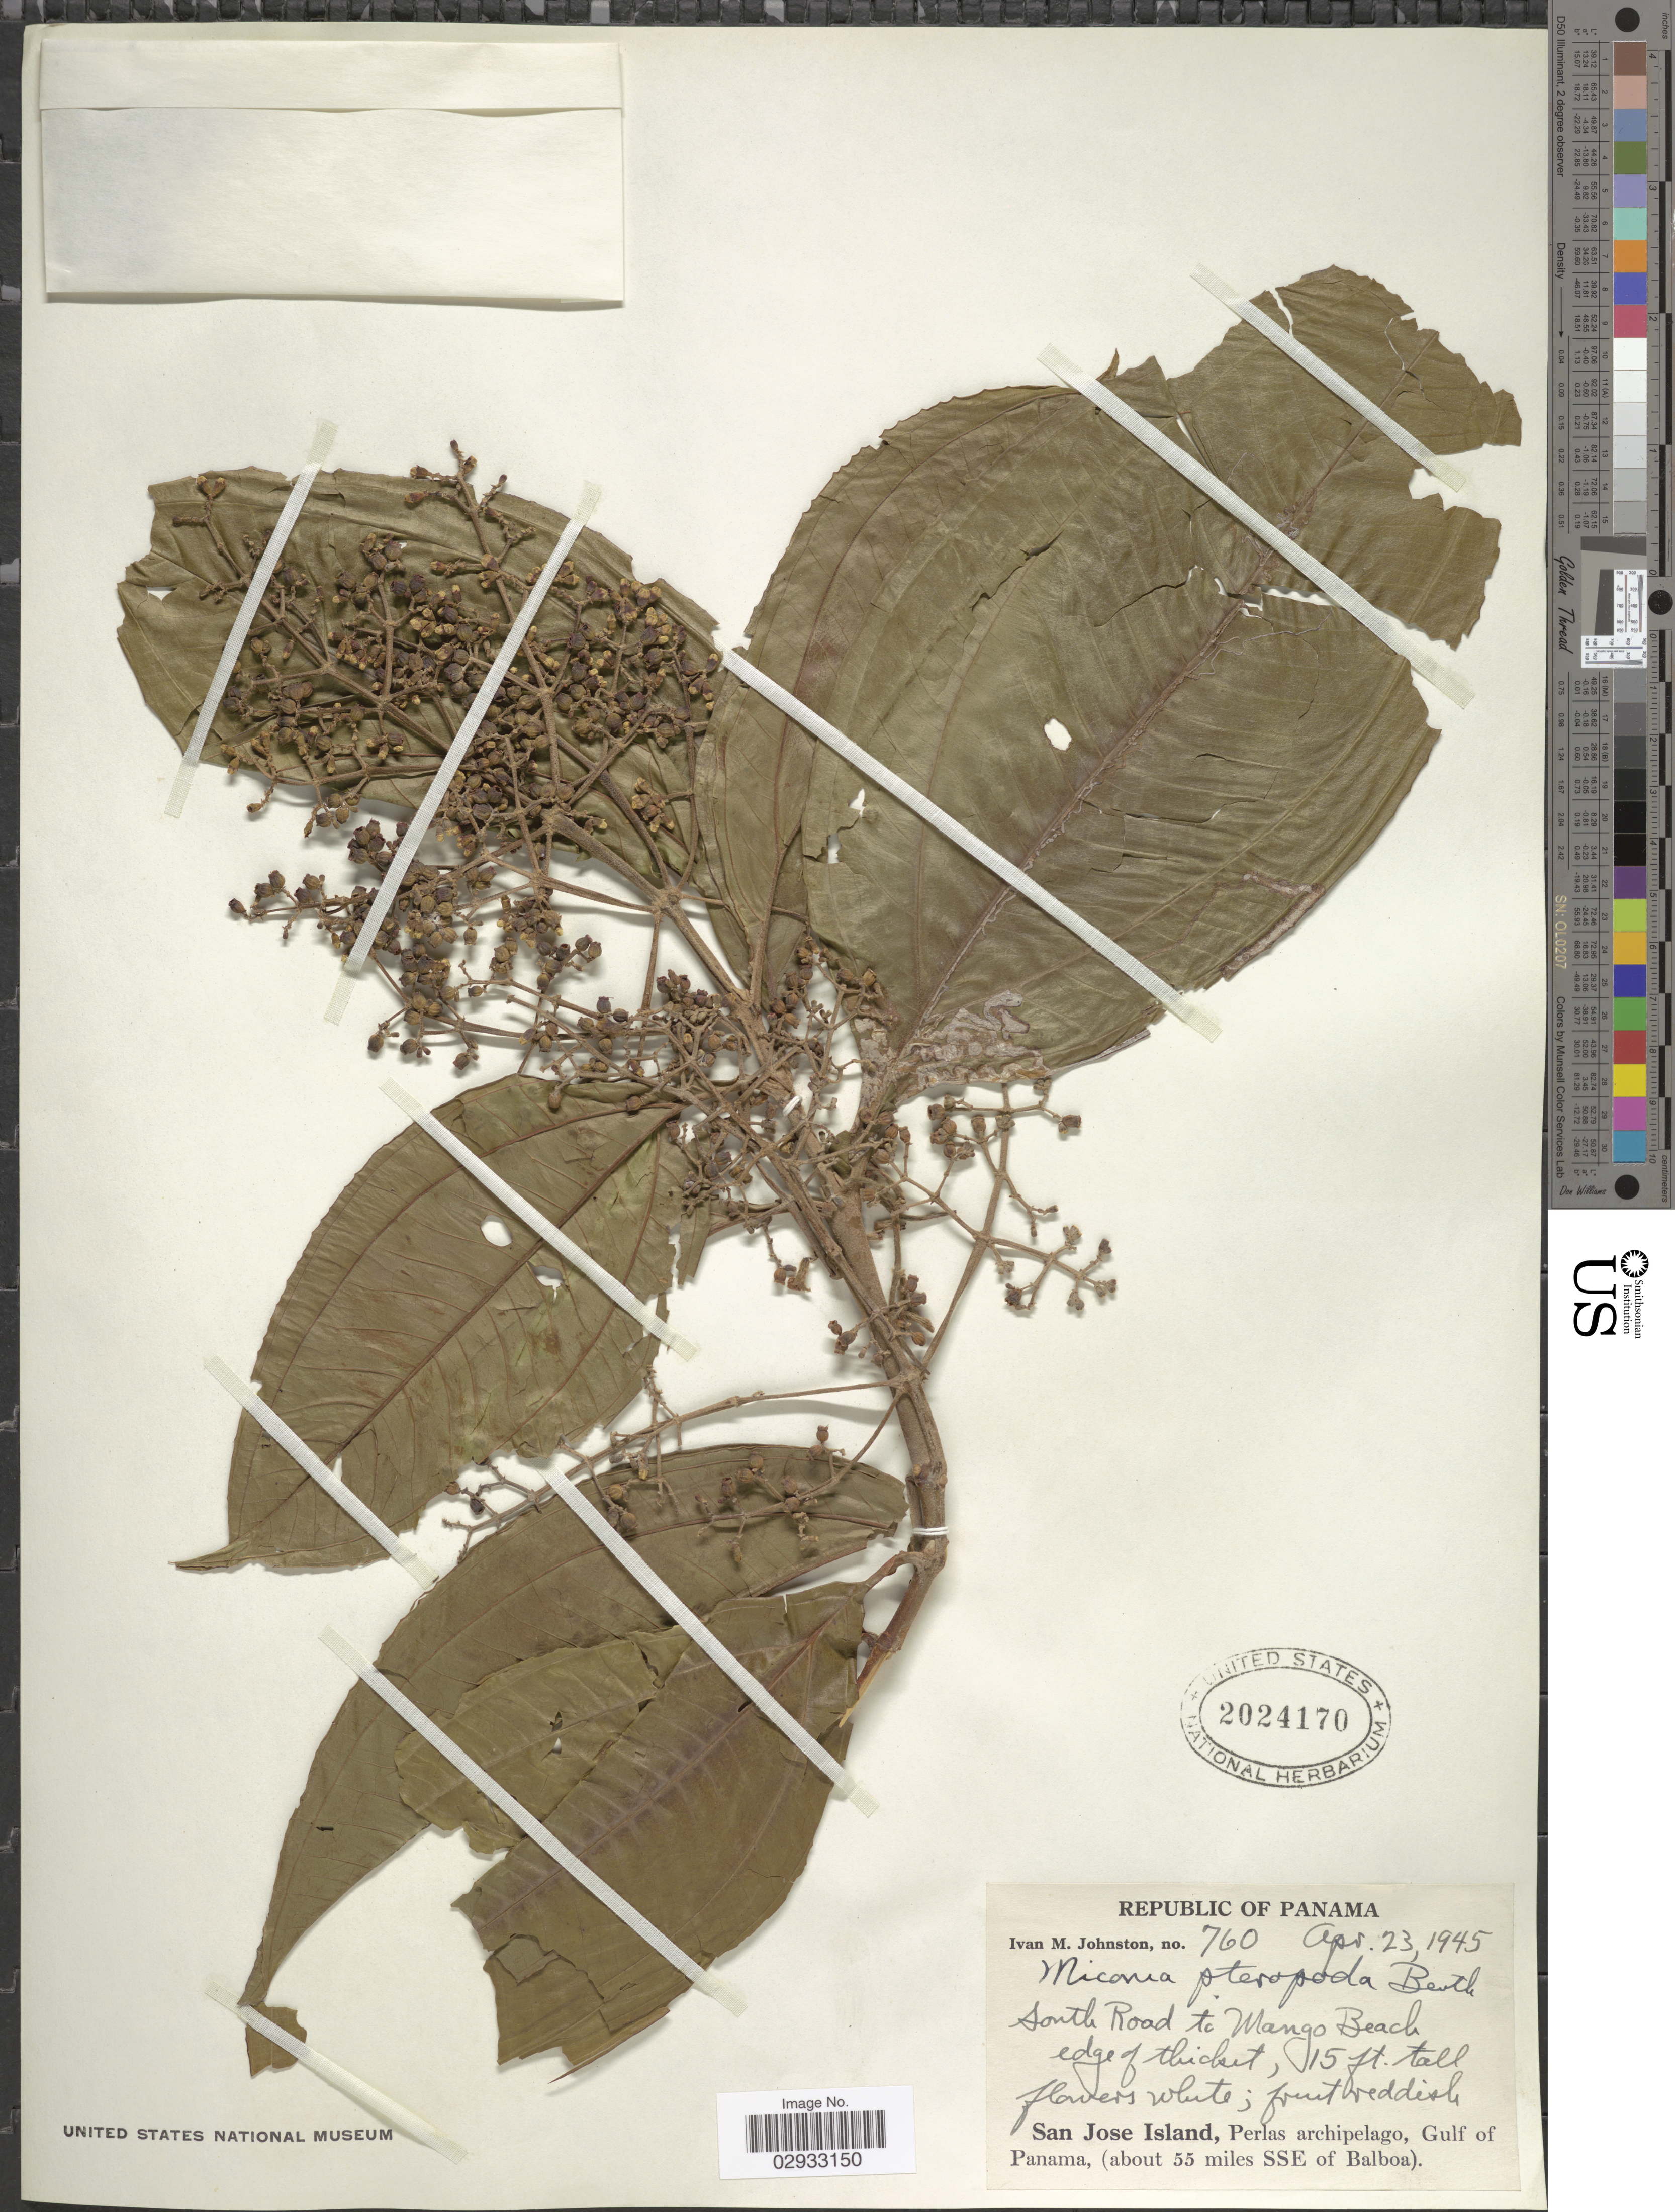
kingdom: Plantae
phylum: Tracheophyta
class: Magnoliopsida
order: Myrtales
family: Melastomataceae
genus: Miconia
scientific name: Miconia pteropoda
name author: Benth.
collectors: I.M. Johnston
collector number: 760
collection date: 1945-04-23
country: Panama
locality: Republic of Panama. South Road to Mango Beach edge of thicket. San Jose Island, Perlas archipelago, Gulf of Panama, (about 55 miles SSE of Balboa).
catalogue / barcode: US 2024170